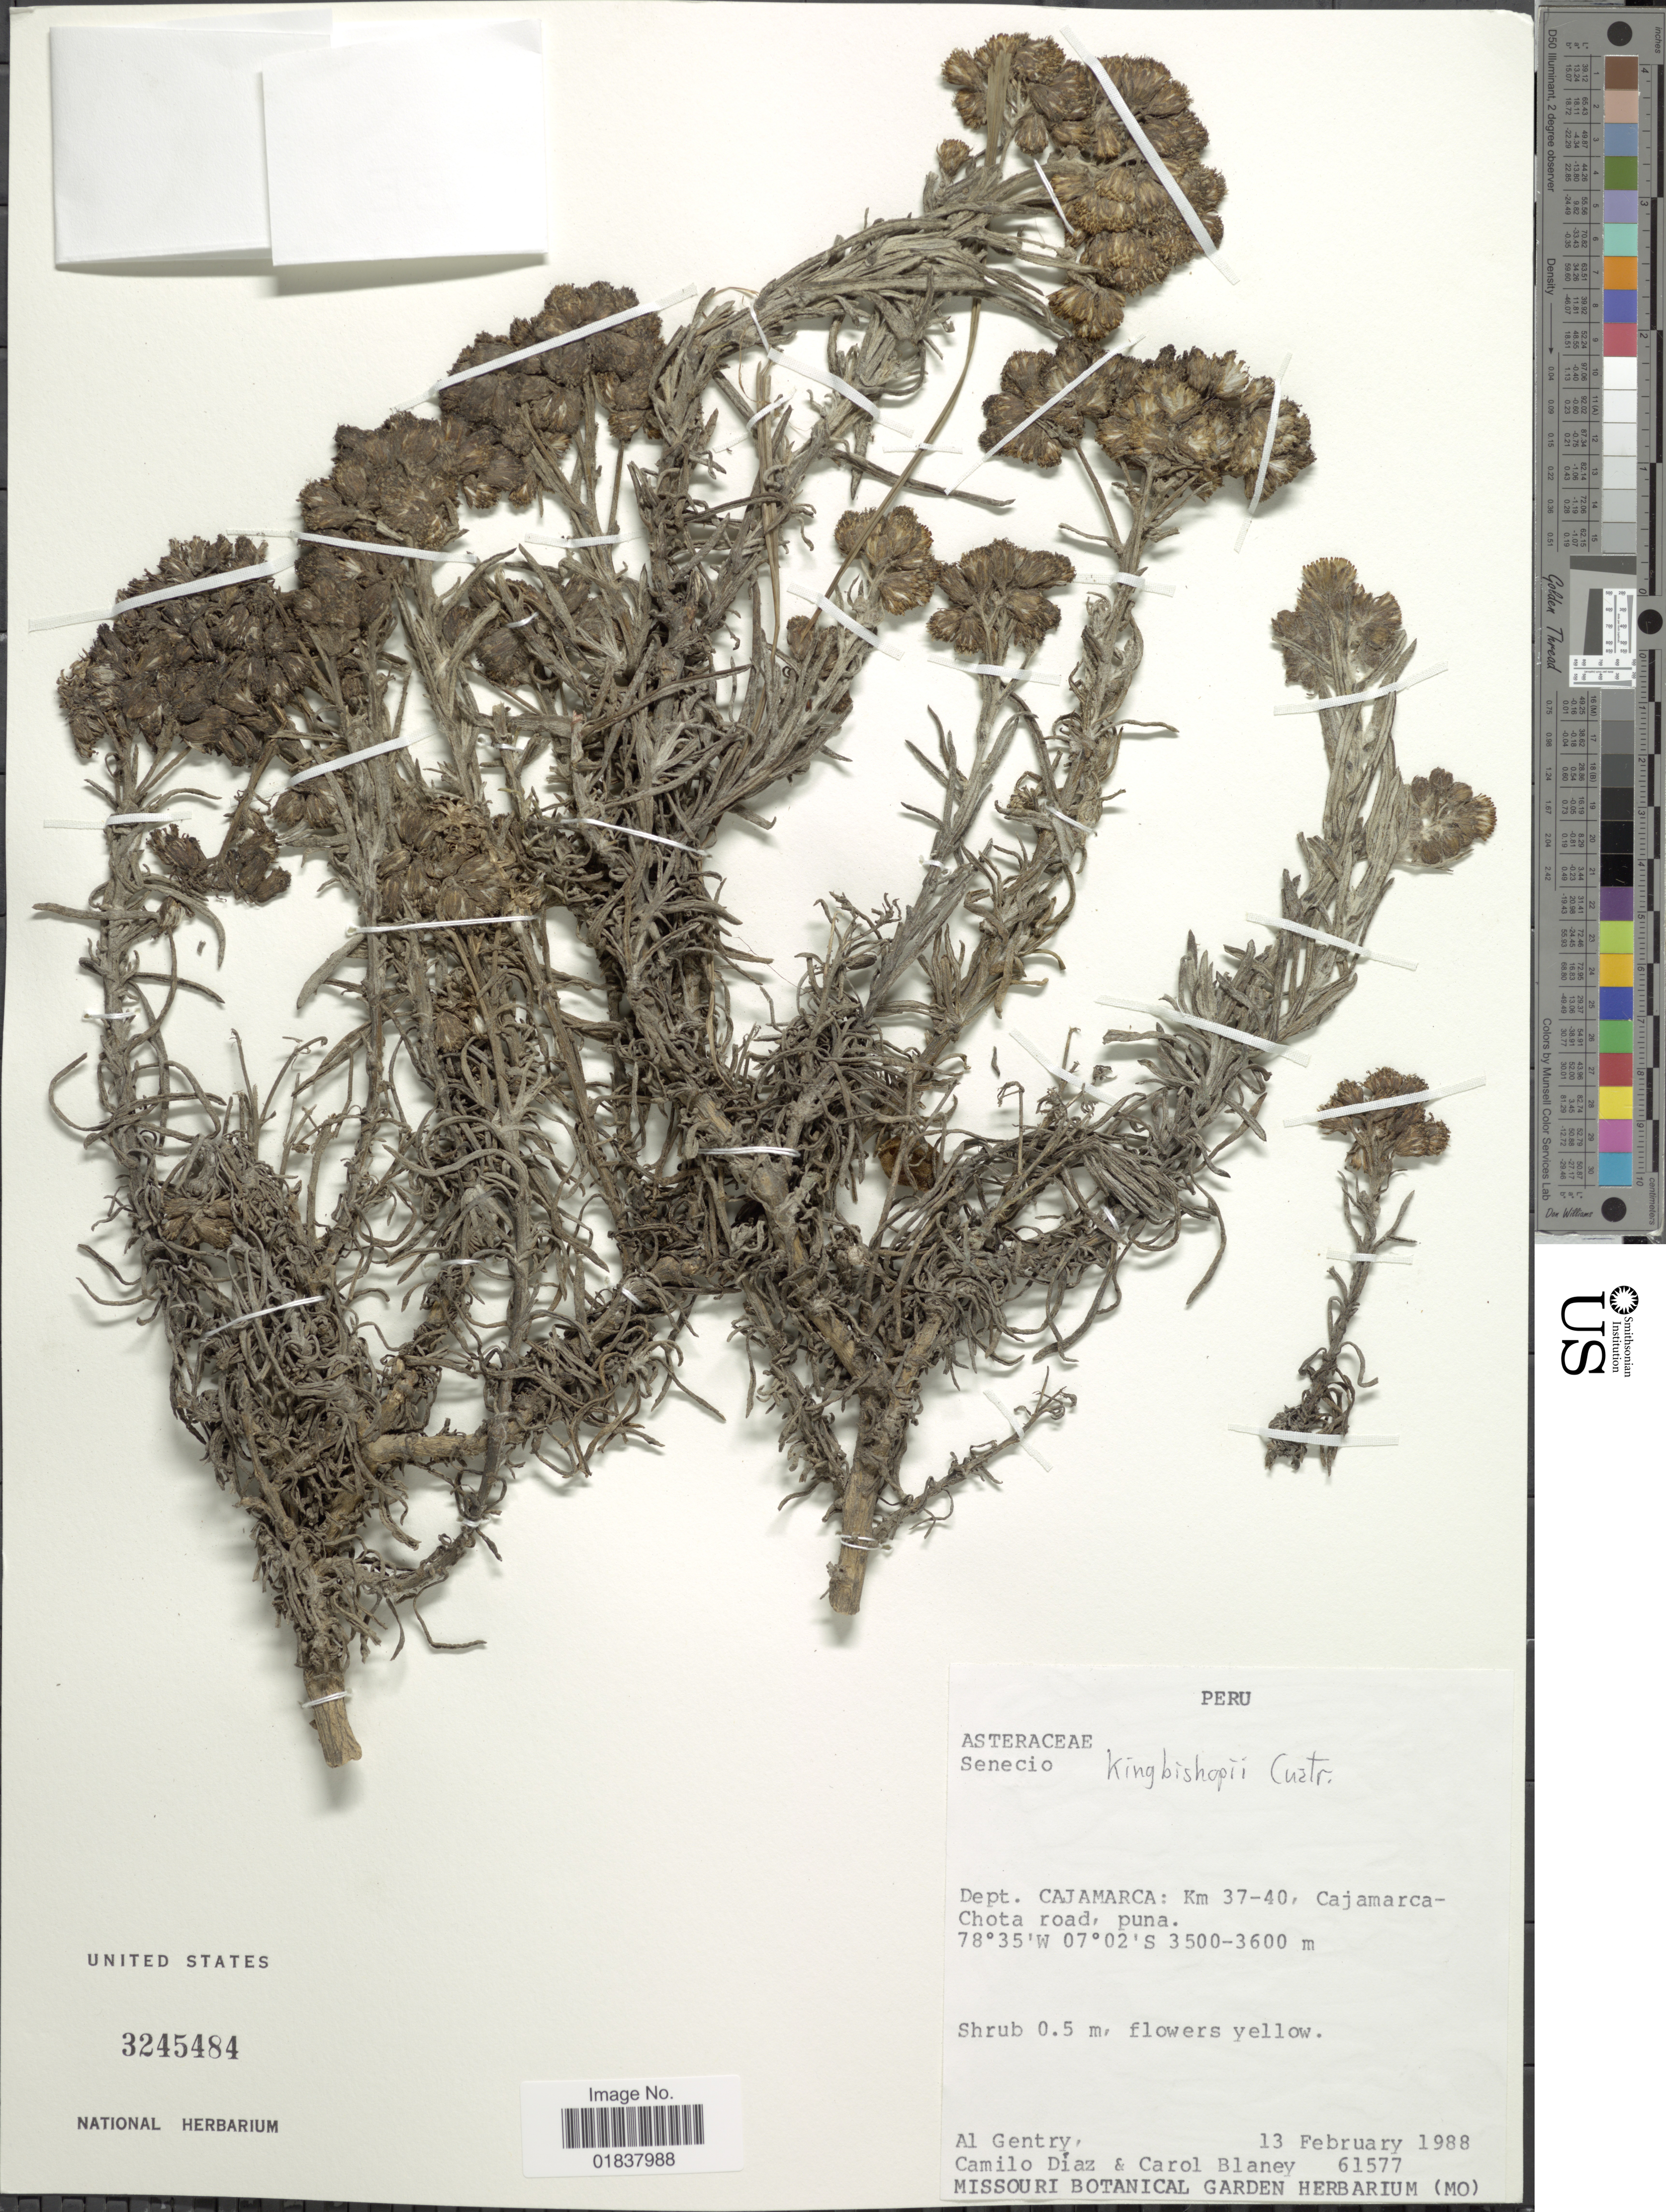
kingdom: Plantae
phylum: Tracheophyta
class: Magnoliopsida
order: Asterales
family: Asteraceae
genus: Senecio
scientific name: Senecio kingbishopii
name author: Cuatrec.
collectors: A. H. Gentry, C. Díaz & C. Blaney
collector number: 61577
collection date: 1988-02-13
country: Peru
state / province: Cajamarca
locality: Km 37-40, Cajamarca-Chota road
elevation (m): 3500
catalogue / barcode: US 3245484